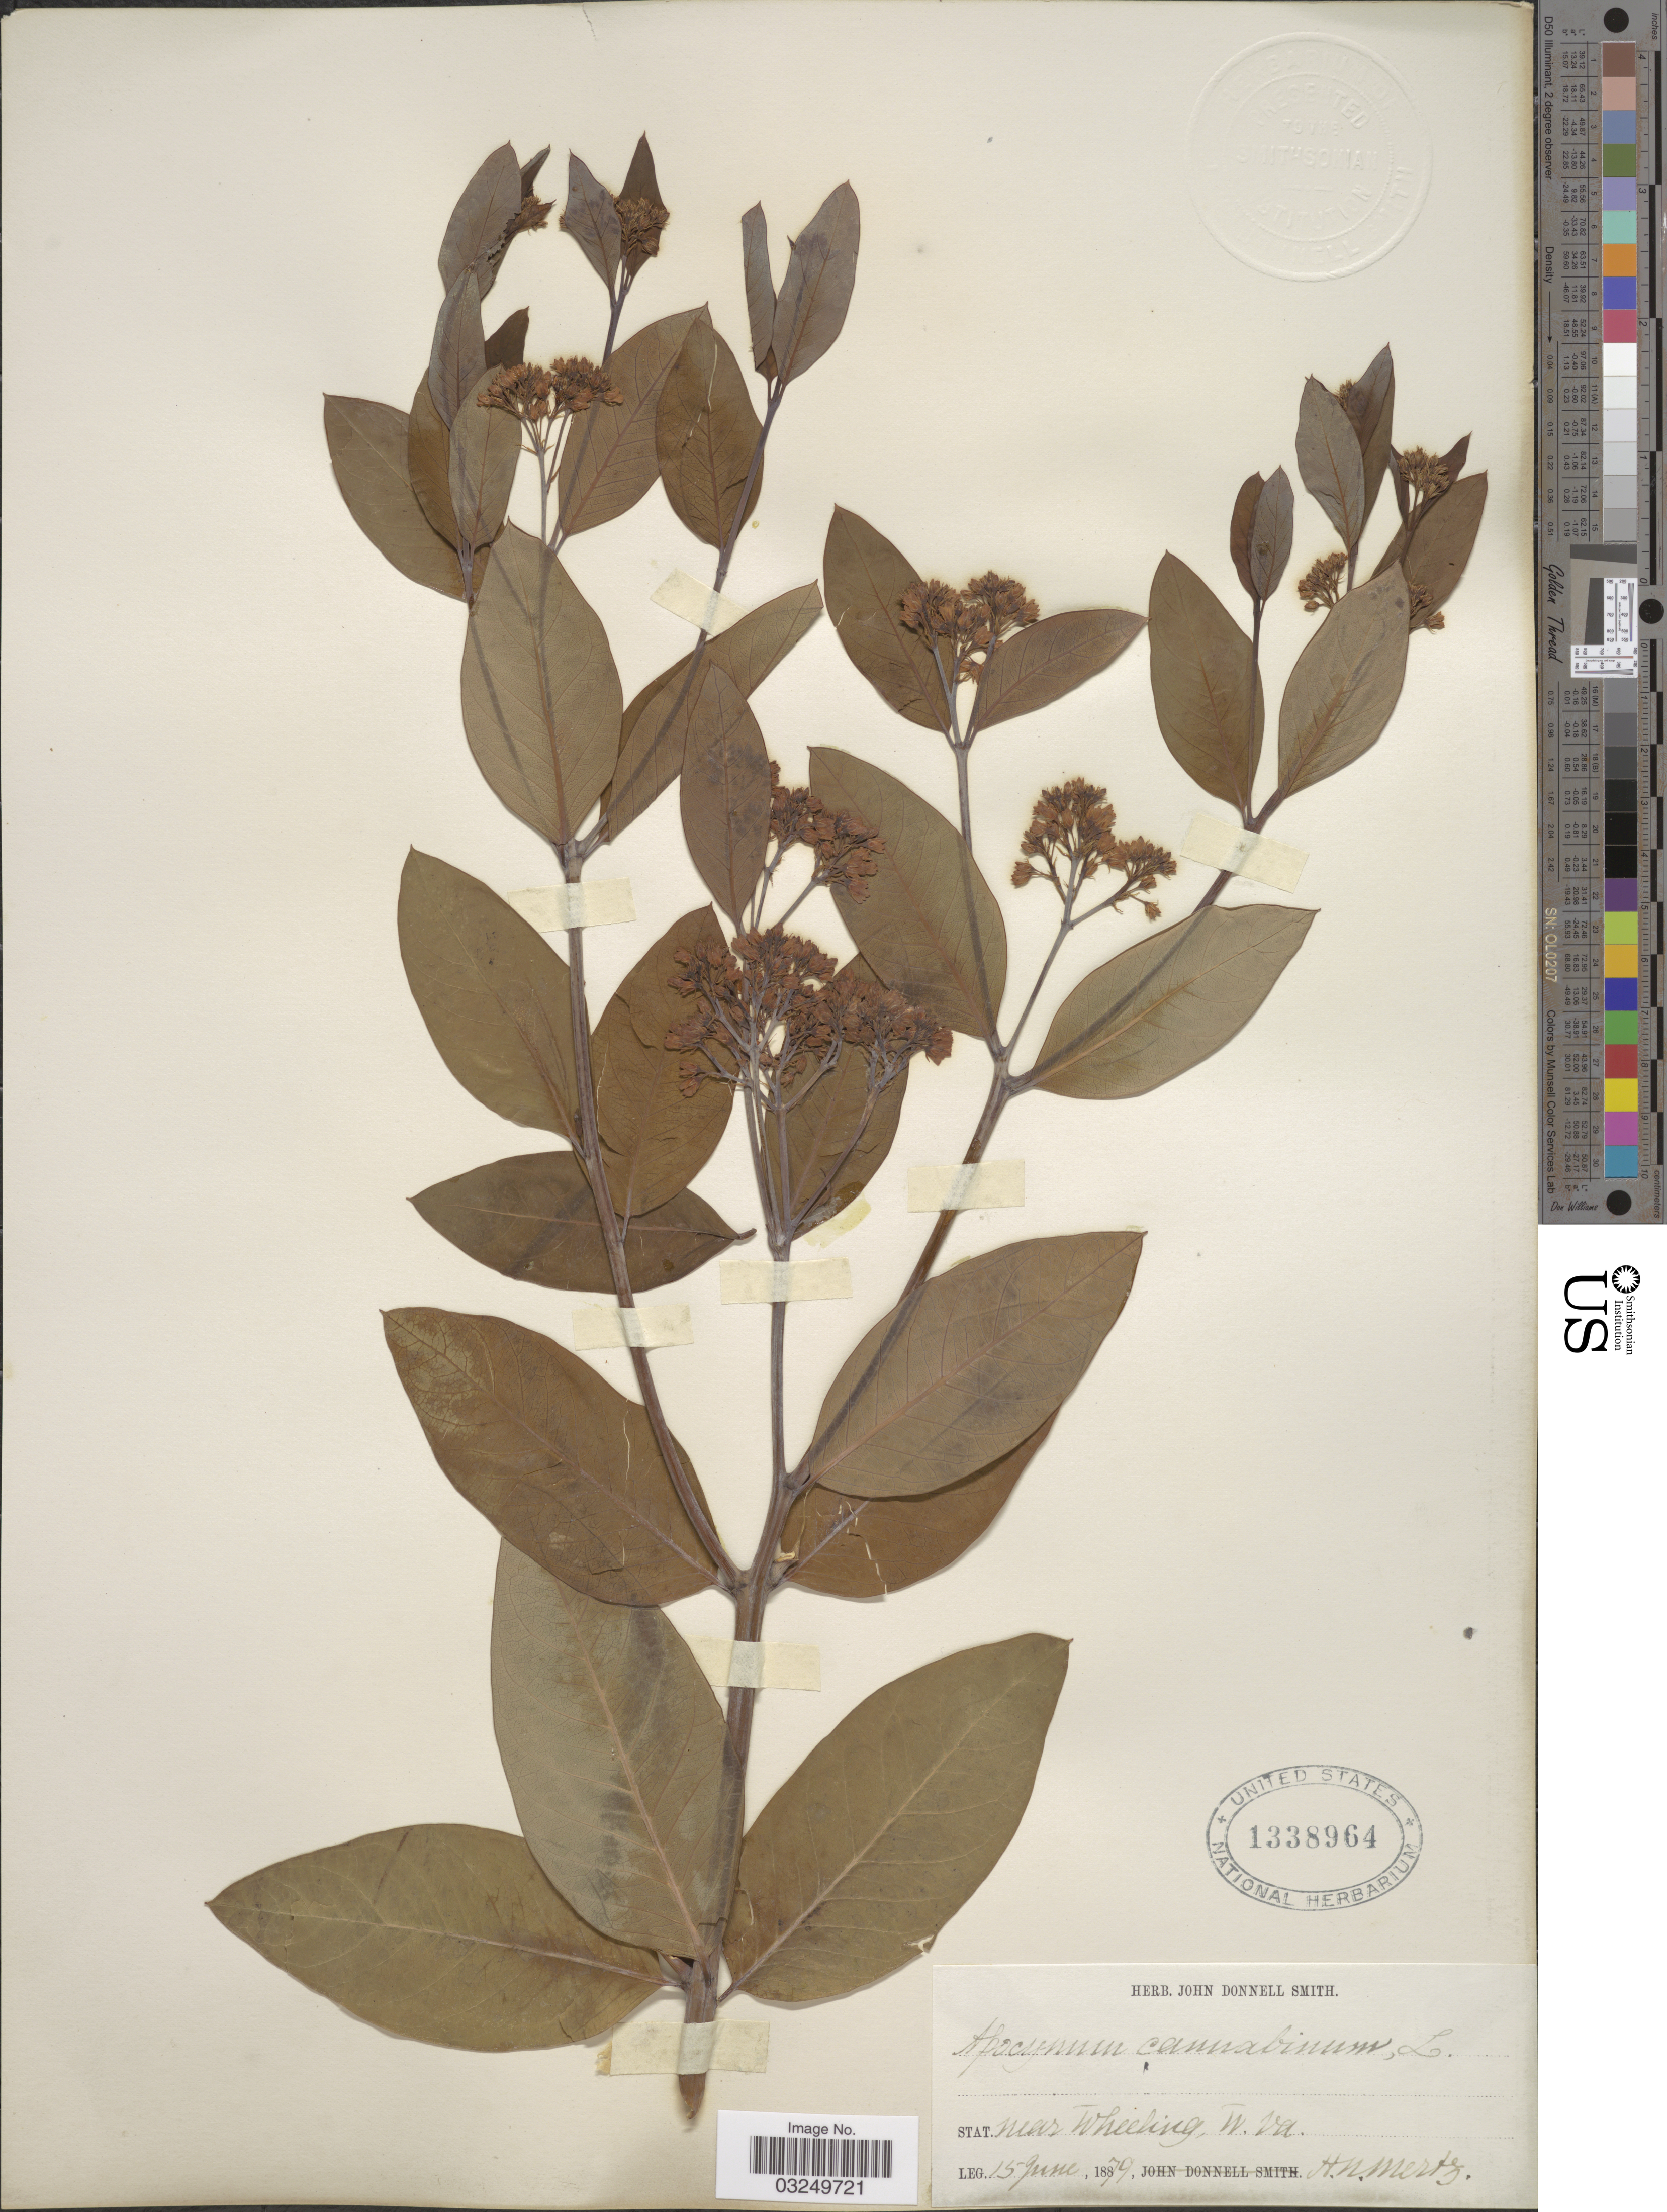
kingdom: Plantae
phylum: Tracheophyta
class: Magnoliopsida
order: Gentianales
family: Apocynaceae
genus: Apocynum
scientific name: Apocynum cannabinum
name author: L.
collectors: H. Mertz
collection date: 1879-06-15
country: United States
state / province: West Virginia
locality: Stat. Near Wheeling.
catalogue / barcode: US 1338964